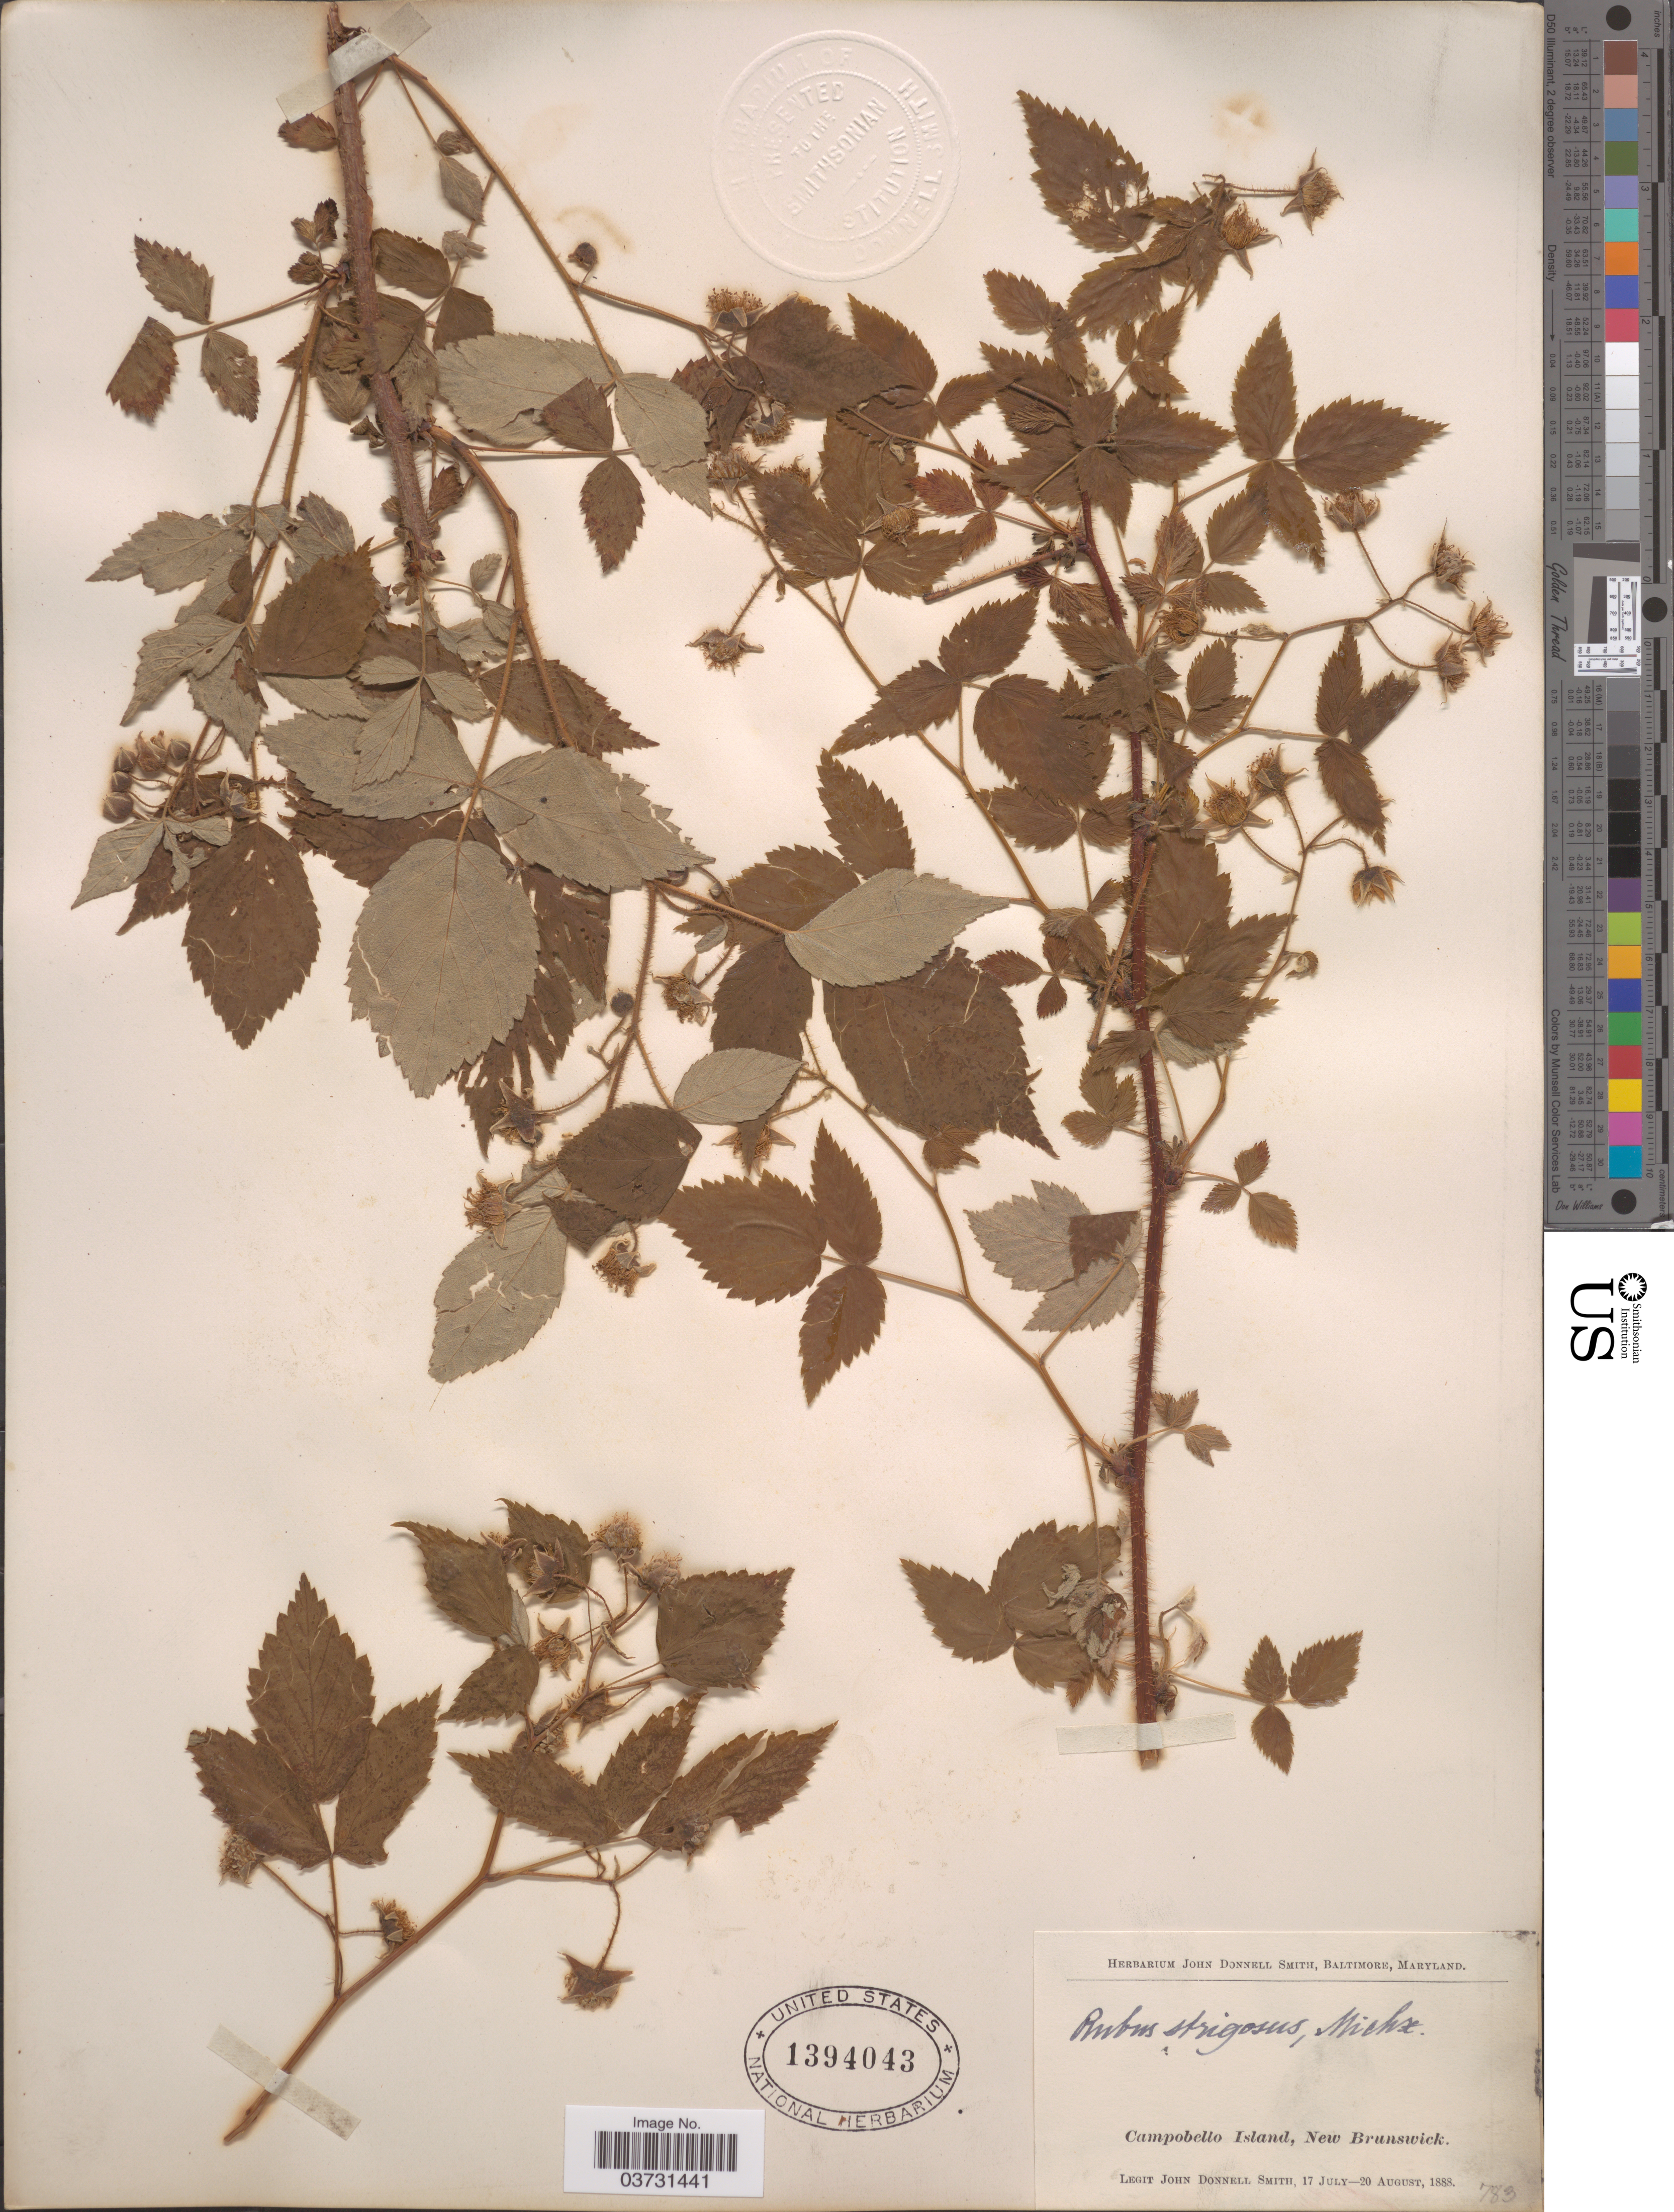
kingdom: Plantae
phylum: Tracheophyta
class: Magnoliopsida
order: Rosales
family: Rosaceae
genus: Rubus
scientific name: Rubus strigosus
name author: Michx.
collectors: J. Donnell Smith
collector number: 783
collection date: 1888-07-17/1888-08-20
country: Canada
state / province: New Brunswick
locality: Campobello Island.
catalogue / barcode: US 1394043